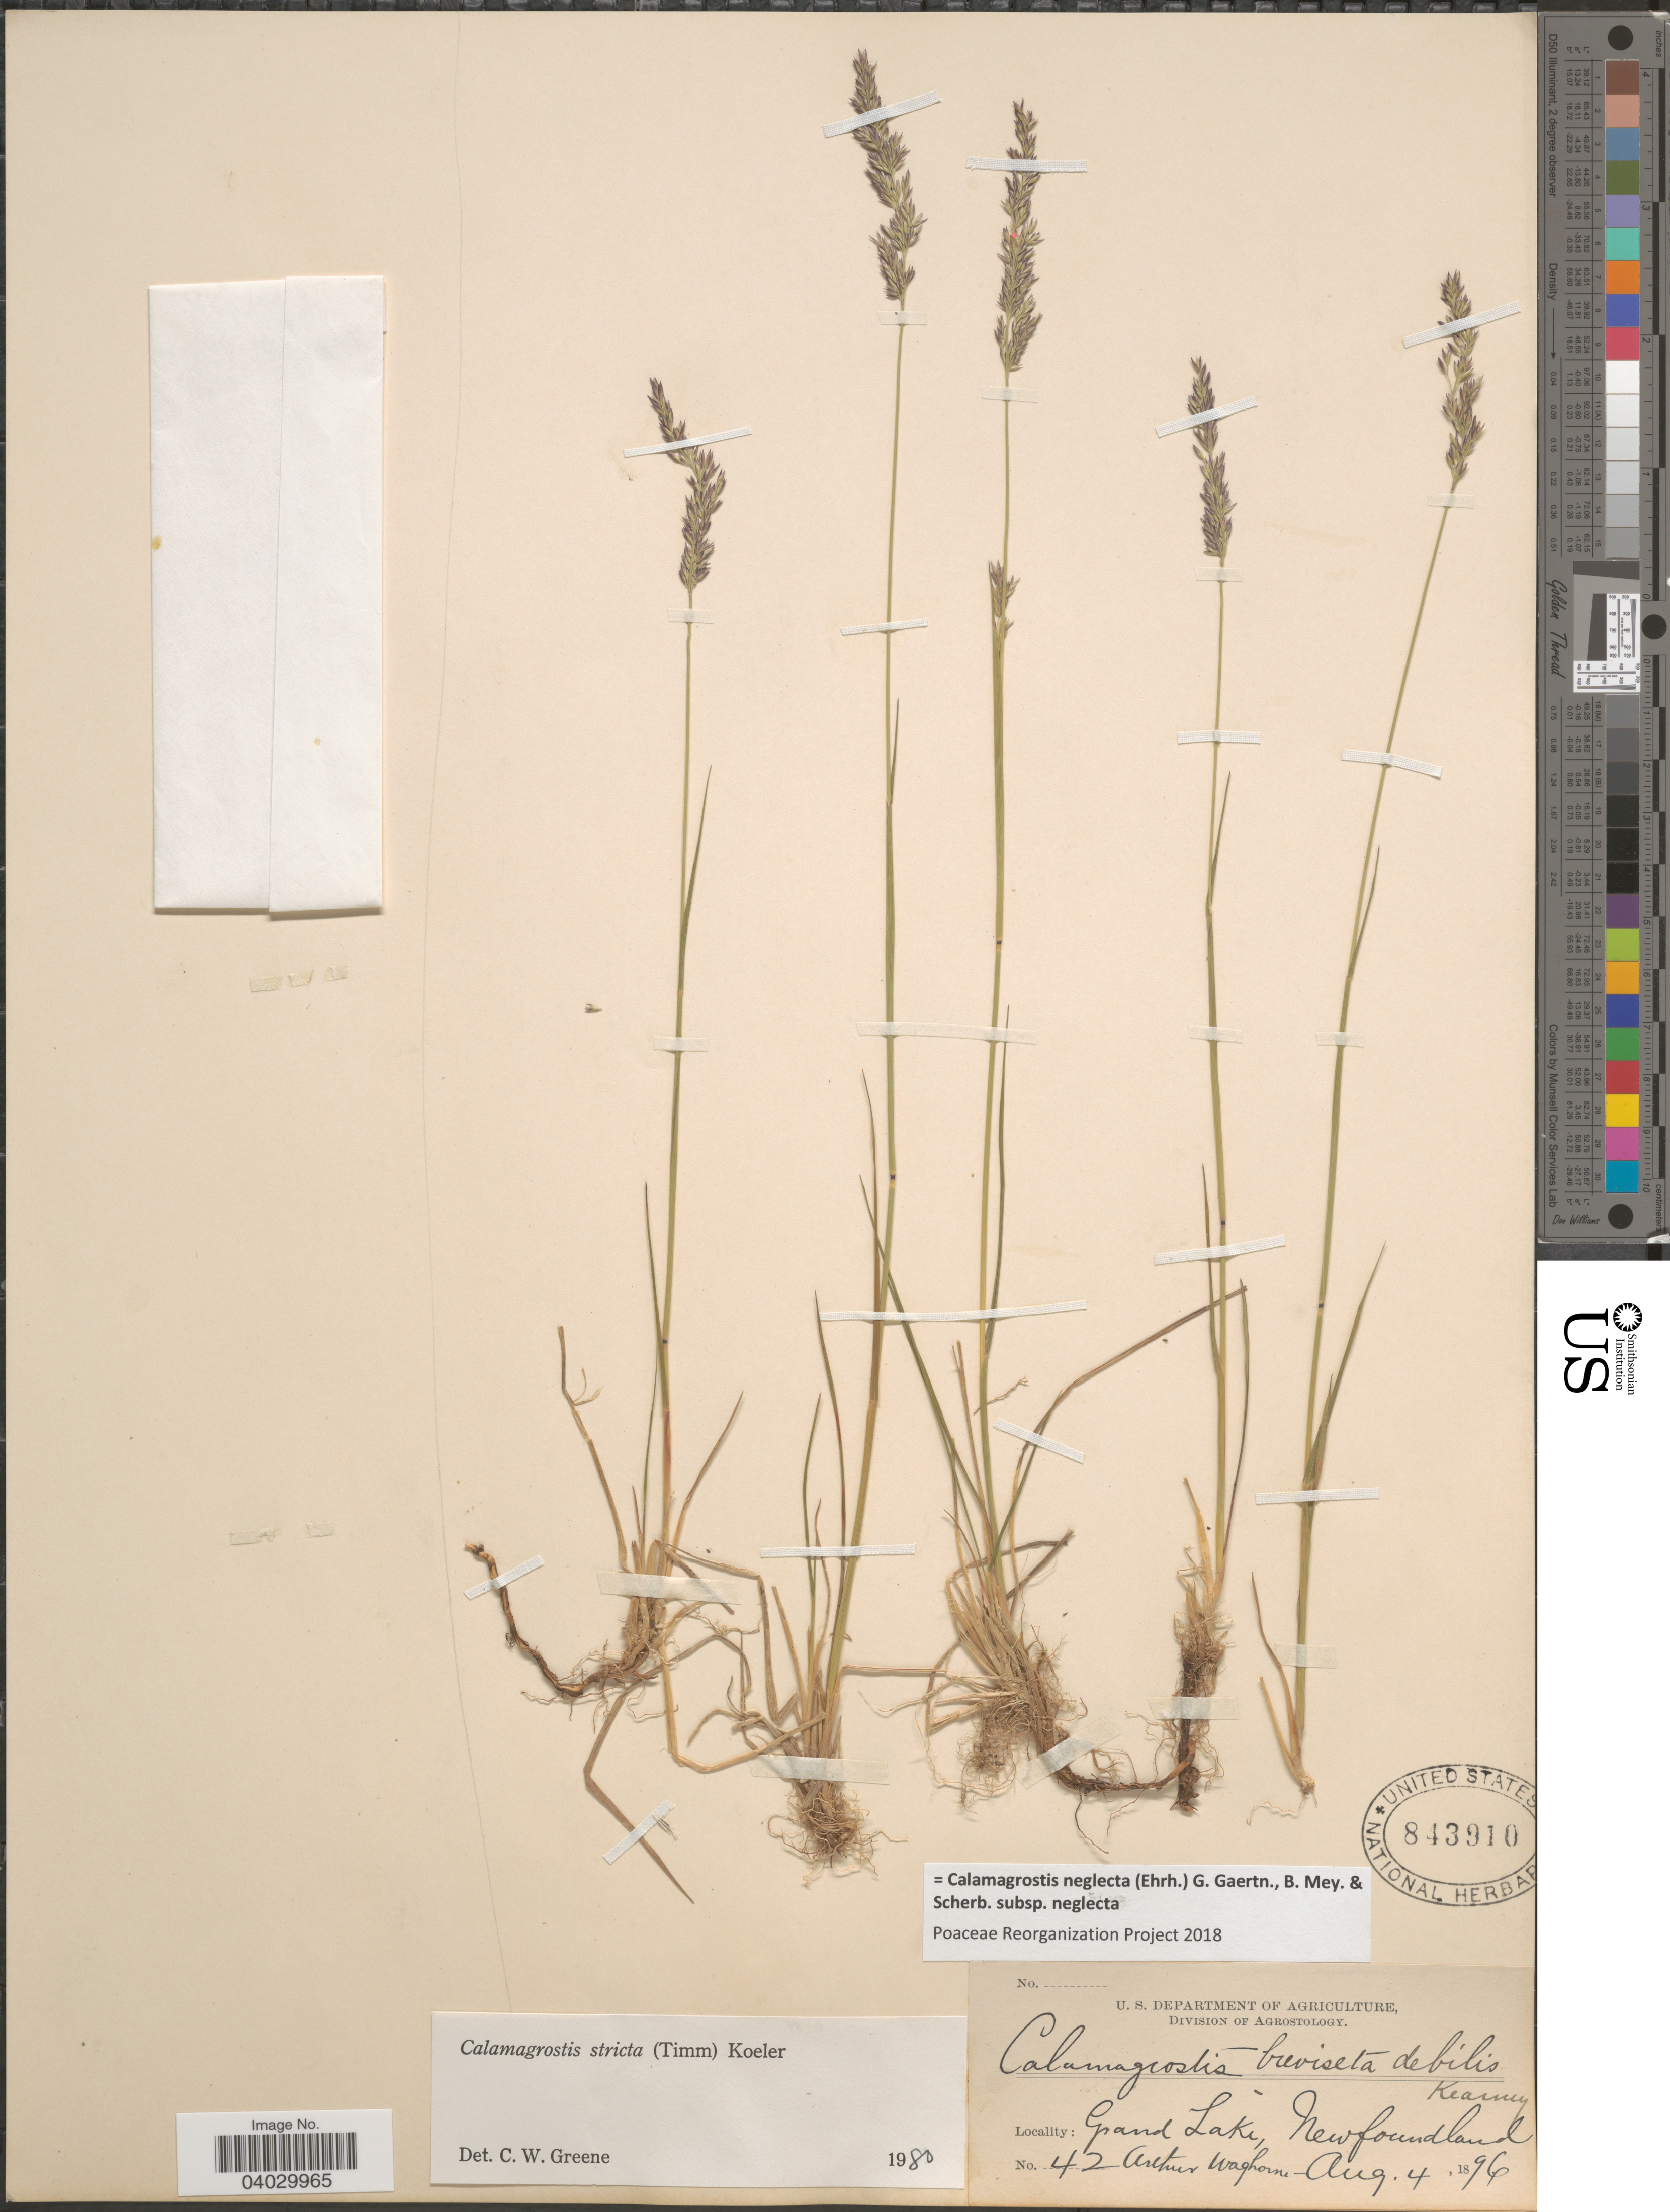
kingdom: Plantae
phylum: Tracheophyta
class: Liliopsida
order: Poales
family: Poaceae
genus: Calamagrostis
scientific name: Calamagrostis neglecta subsp. neglecta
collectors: A. Waghorne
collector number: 42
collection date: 1896-08-04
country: Canada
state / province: Newfoundland and Labrador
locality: Grand Lake.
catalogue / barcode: US 843910